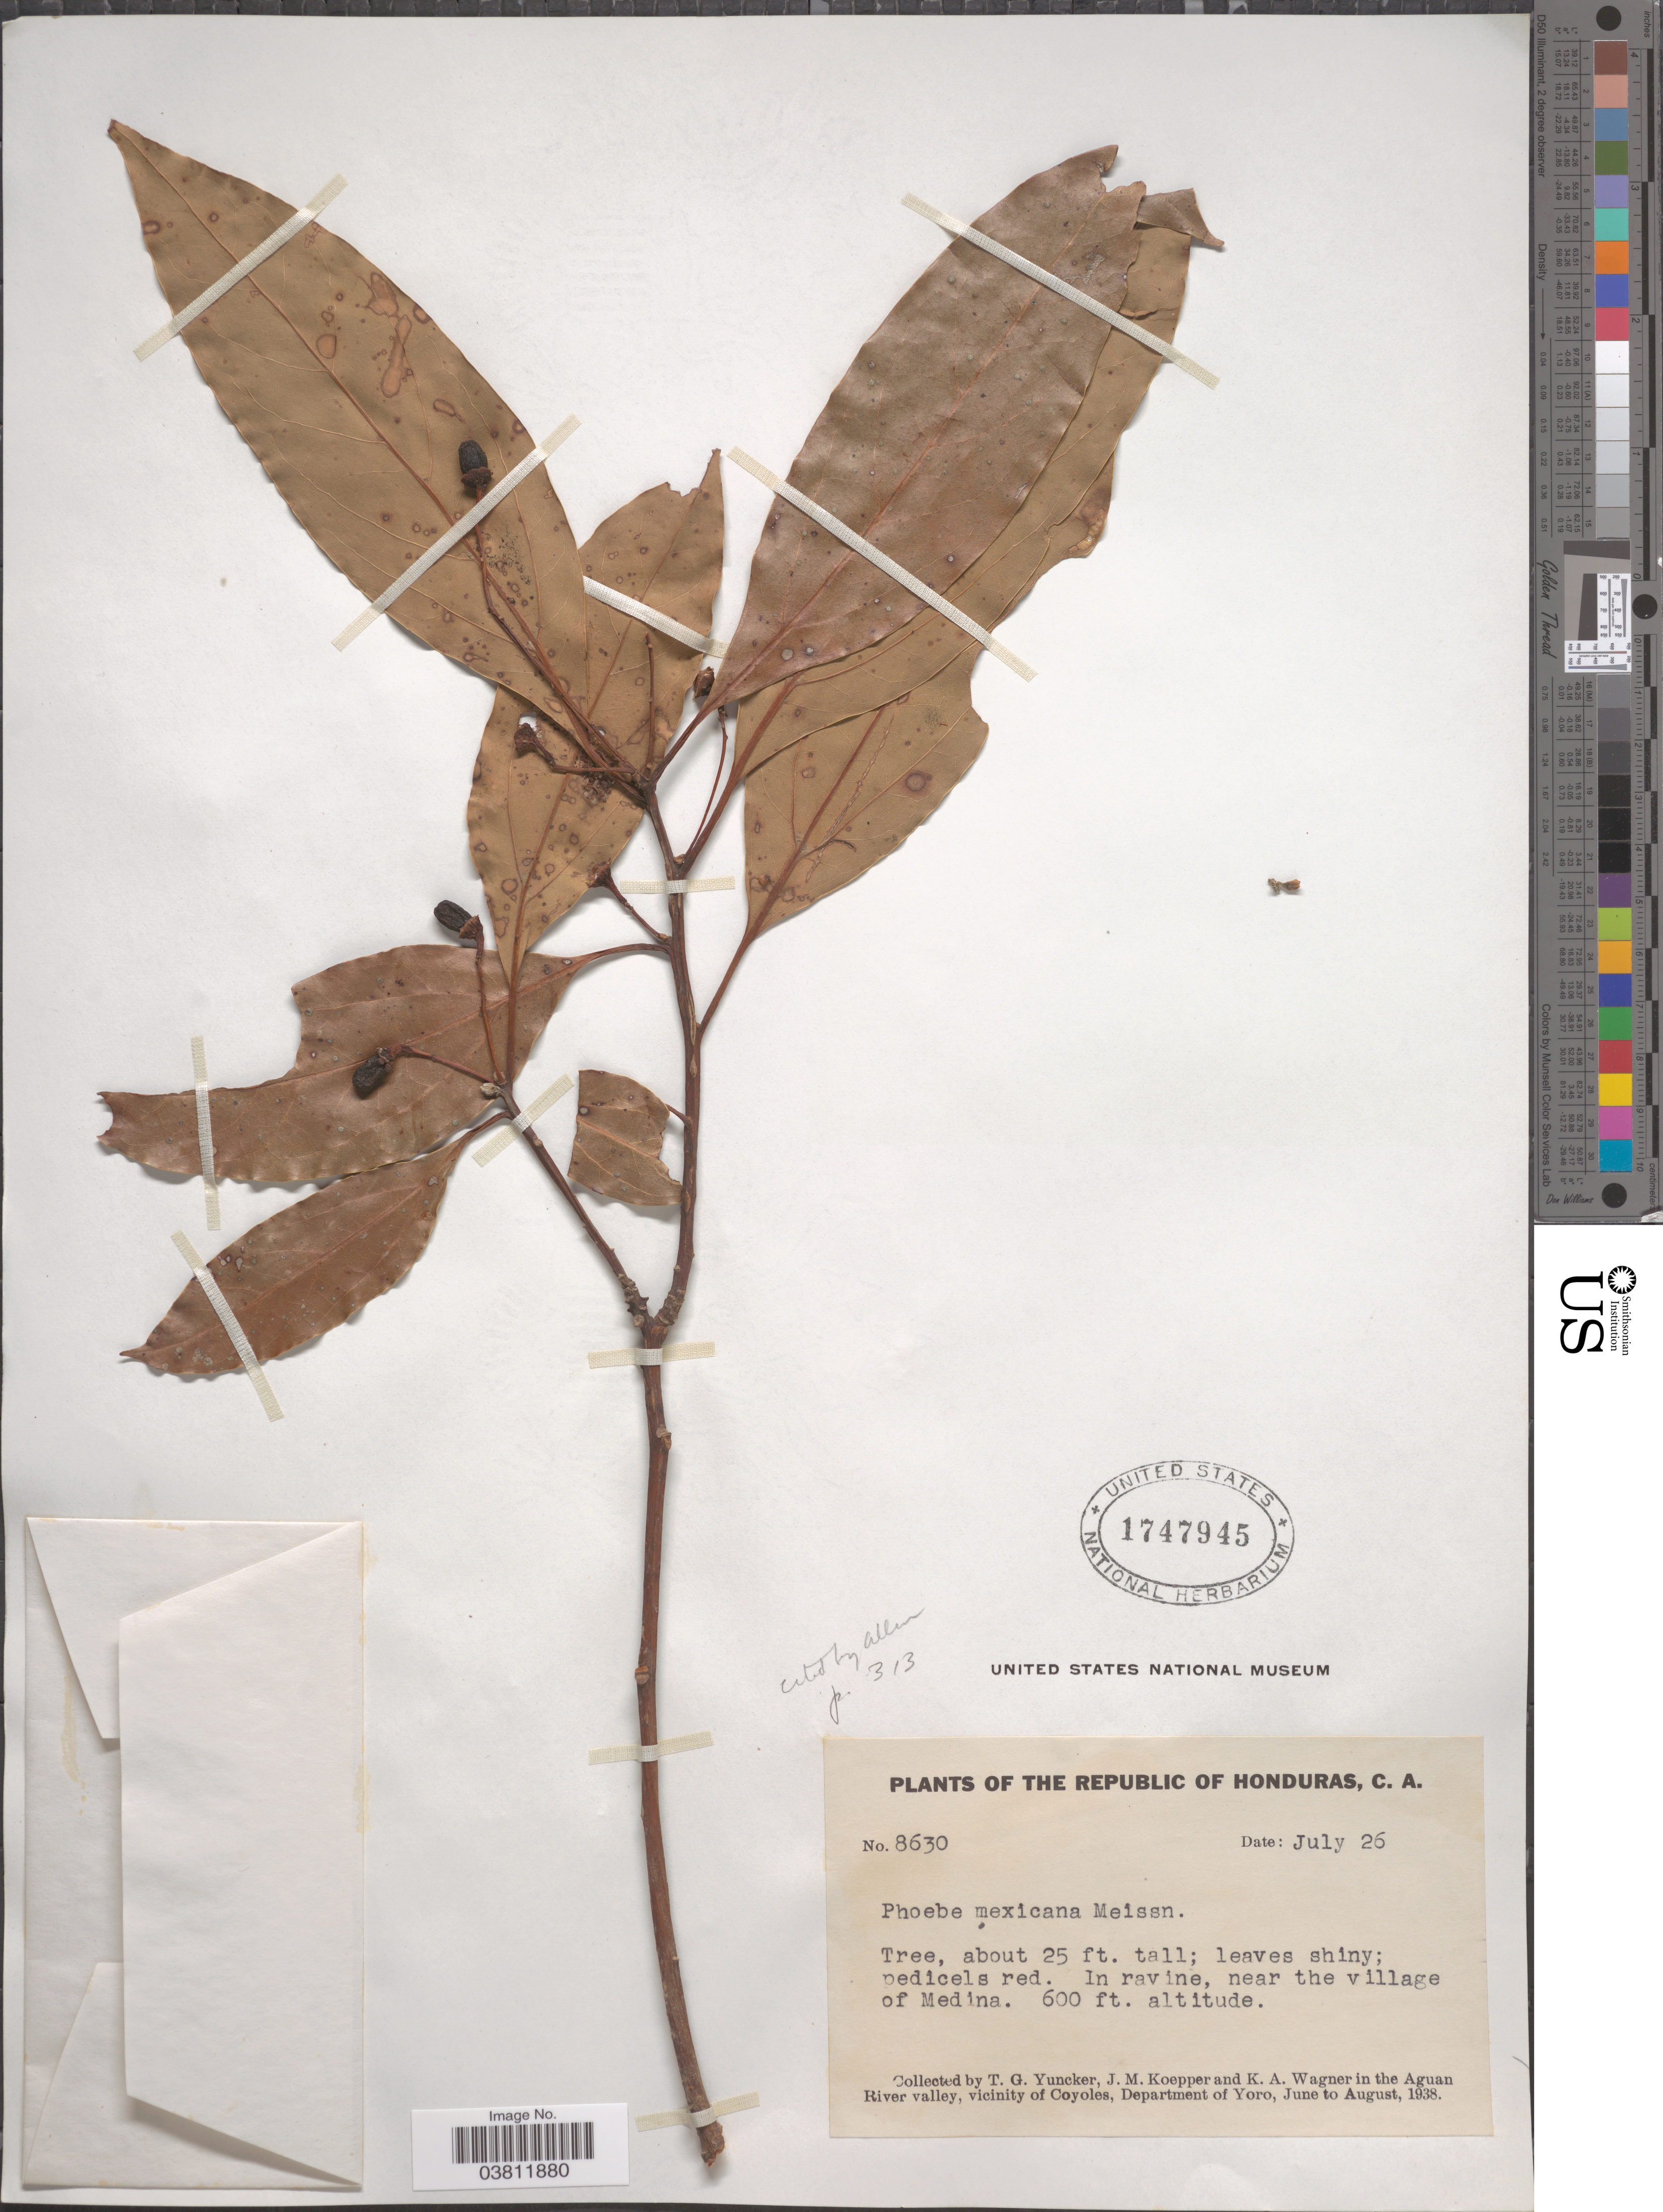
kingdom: Plantae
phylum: Tracheophyta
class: Magnoliopsida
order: Laurales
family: Lauraceae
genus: Phoebe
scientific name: Phoebe mexicana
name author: Meisn.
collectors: T. G. Yuncker, J. M. Koepper & K. A. Wagner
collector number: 8630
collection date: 1938-07-26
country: Honduras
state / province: Yoro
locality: In ravine, near the village of Medina. In the Aguan River valley, vicinity of Coyoles, Department of Yoro.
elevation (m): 183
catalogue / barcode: US 1747945